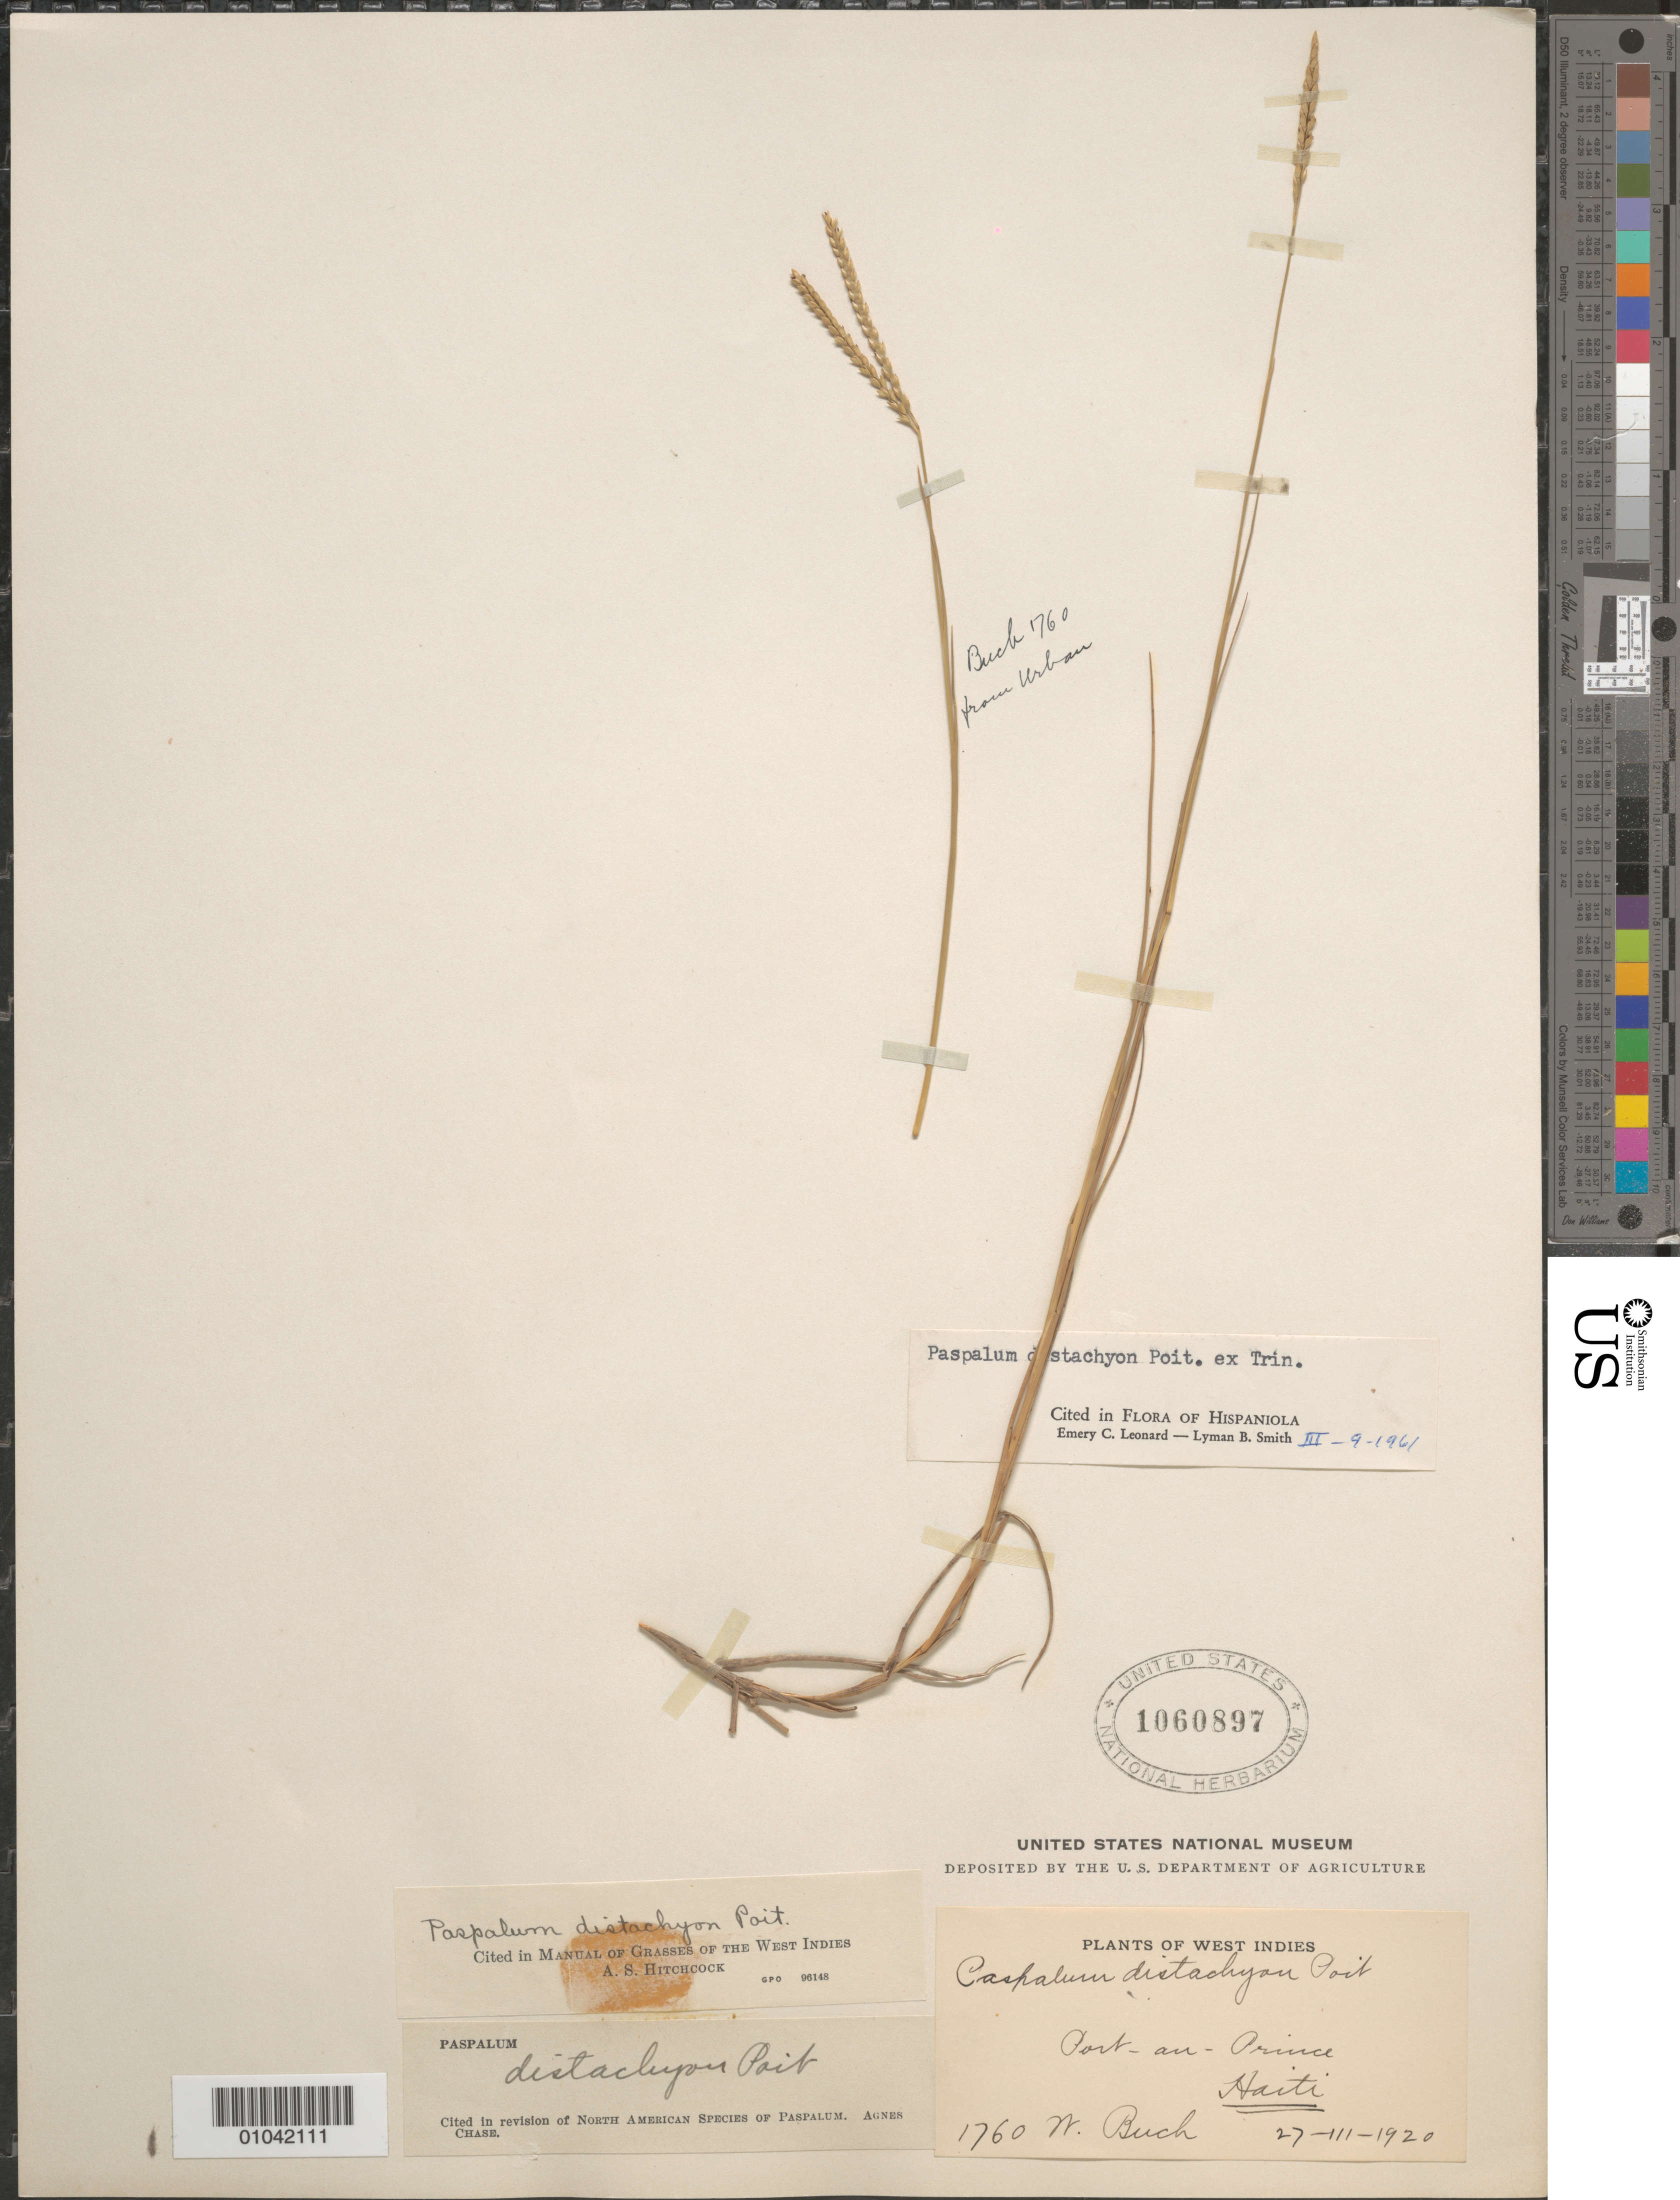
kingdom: Plantae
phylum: Tracheophyta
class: Liliopsida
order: Poales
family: Poaceae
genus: Paspalum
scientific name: Paspalum paspalodes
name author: (Michx.) Scribn.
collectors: W. Buch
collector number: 1760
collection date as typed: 27 Mar 1920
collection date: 1920-03-27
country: Haiti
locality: Port-au-Prince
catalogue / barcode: US 1060897